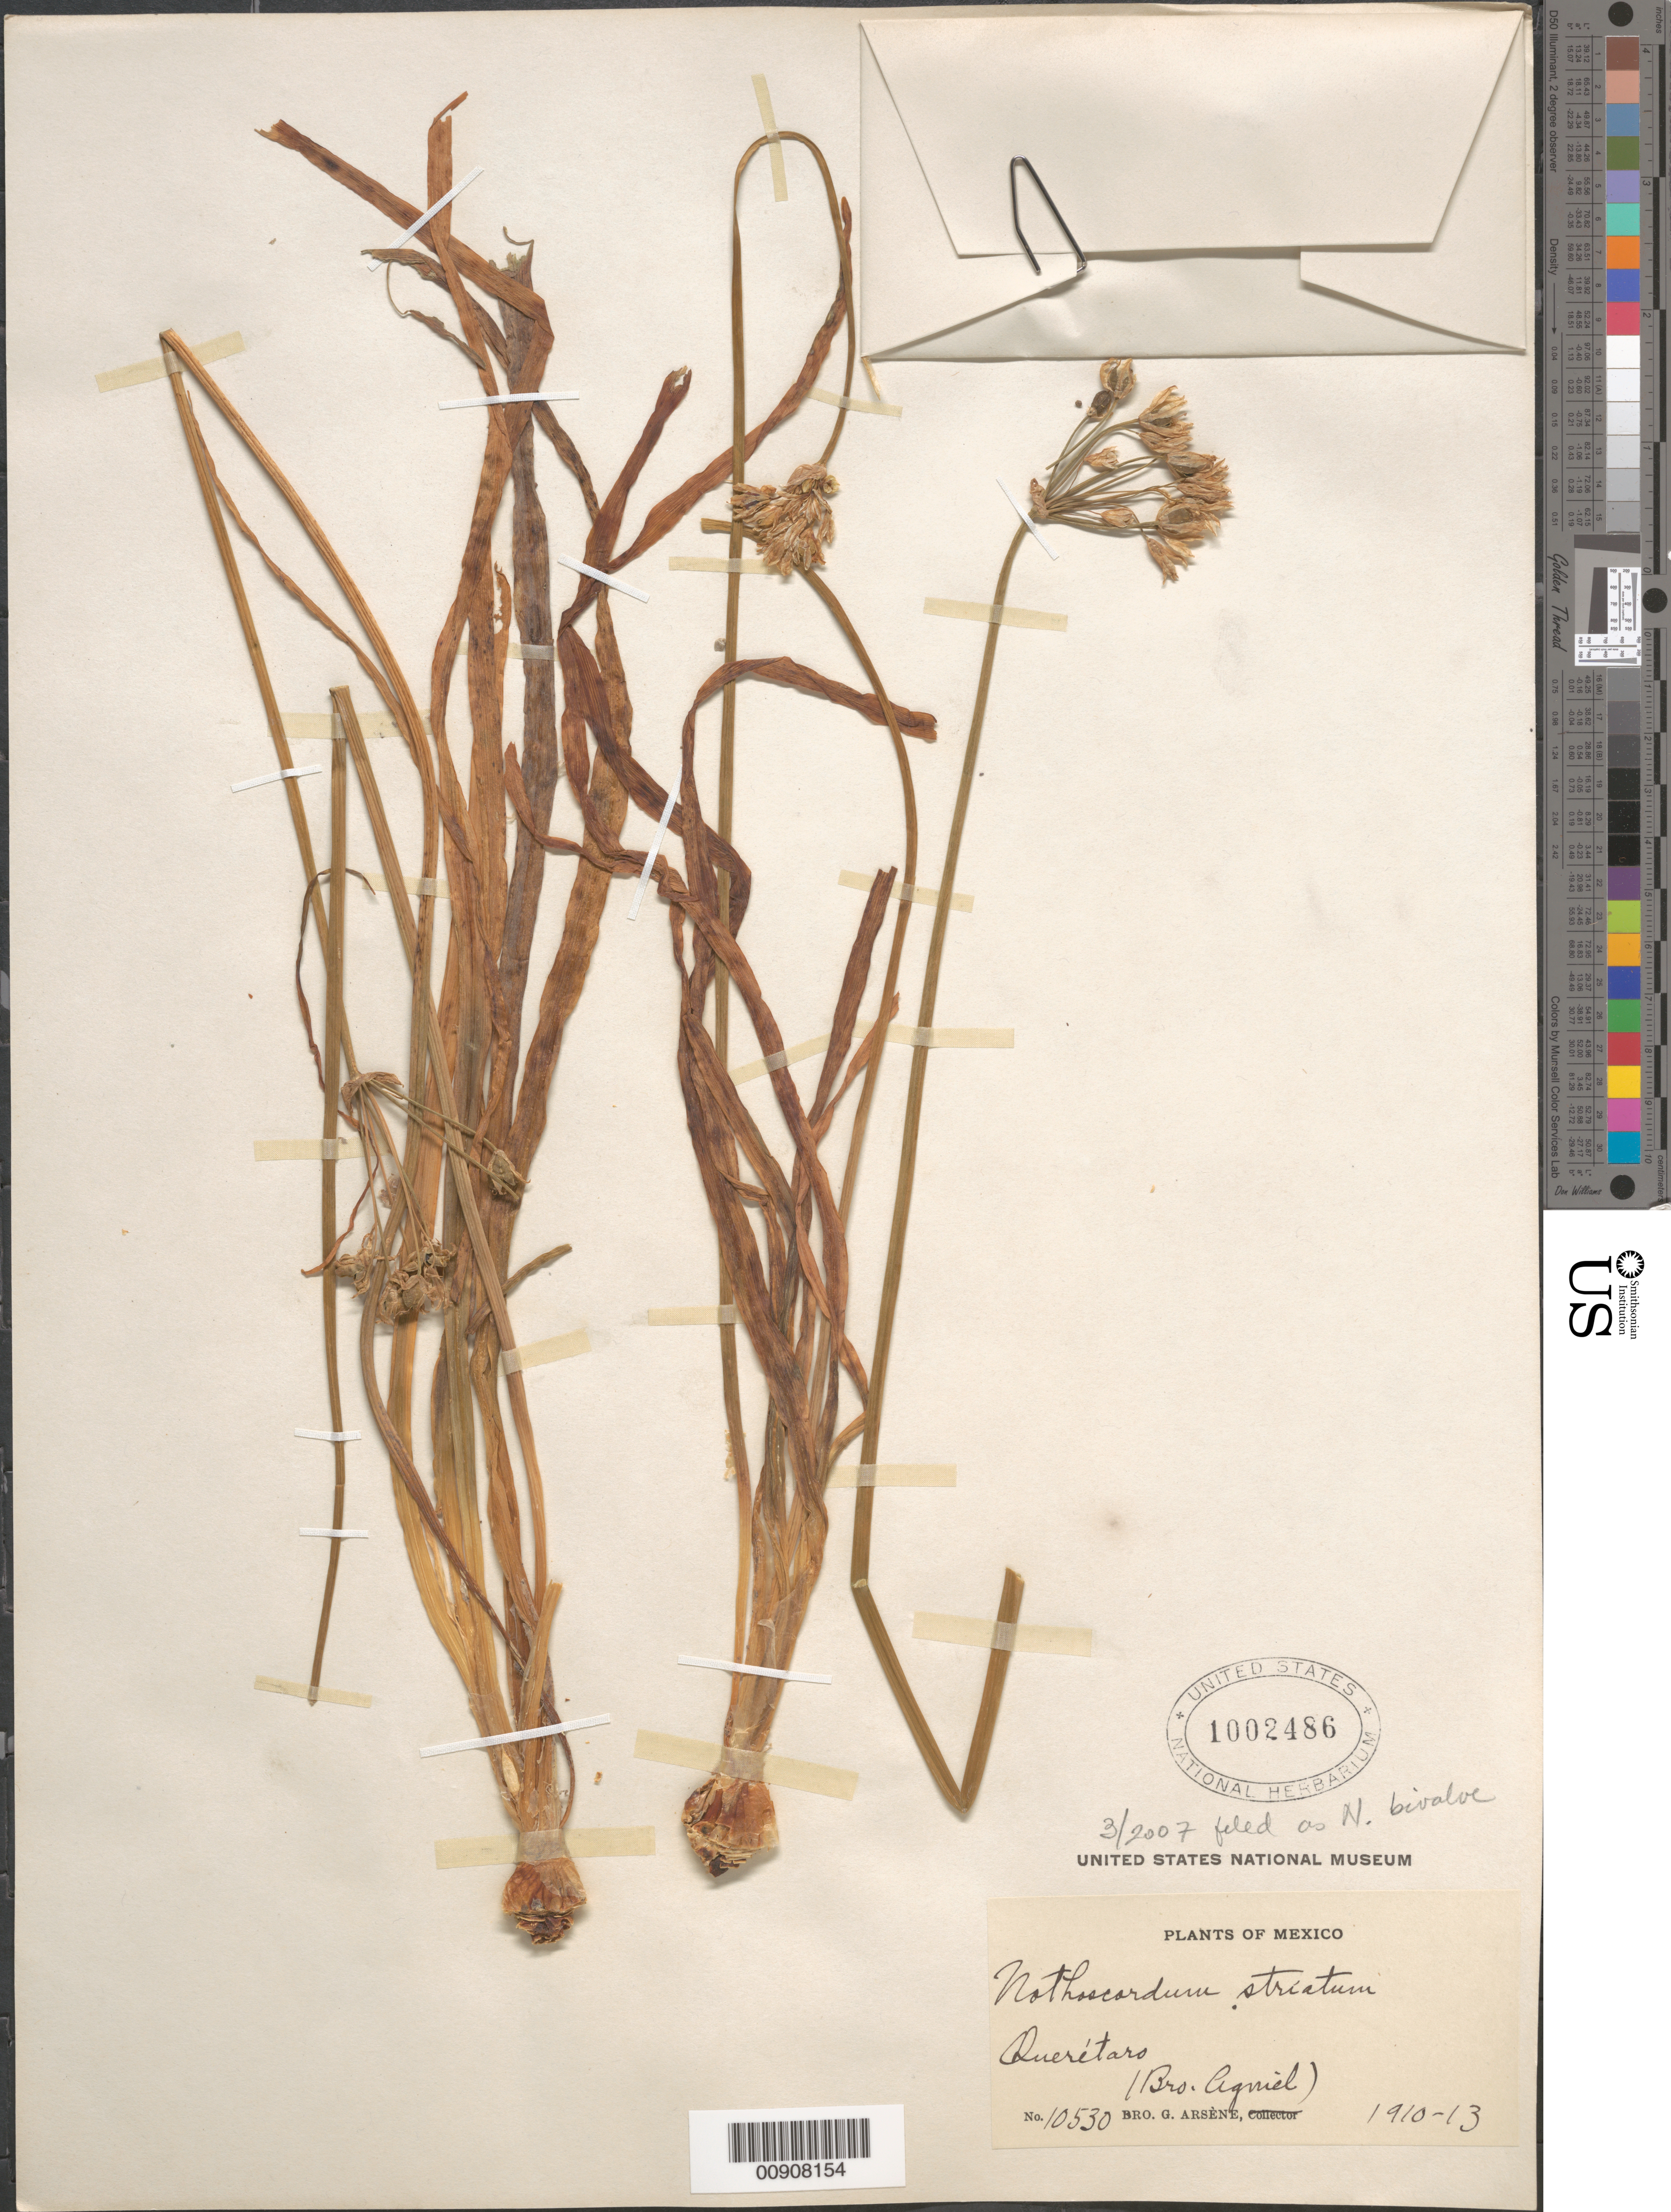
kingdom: Plantae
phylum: Tracheophyta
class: Liliopsida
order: Asparagales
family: Amaryllidaceae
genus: Nothoscordum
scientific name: Nothoscordum gracile var. gracile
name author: (Aiton) Stearn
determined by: Strong, M. T., (US), Smithsonian Institution - National Museum of Natural History (UNITED STATES)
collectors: Bro. Agniel & Bro. G. Arsène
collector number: No. 10530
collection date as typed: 1910 to -- --- 1913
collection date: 1910/1913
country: Mexico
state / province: Querétaro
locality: Querétaro.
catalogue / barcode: US 1002486